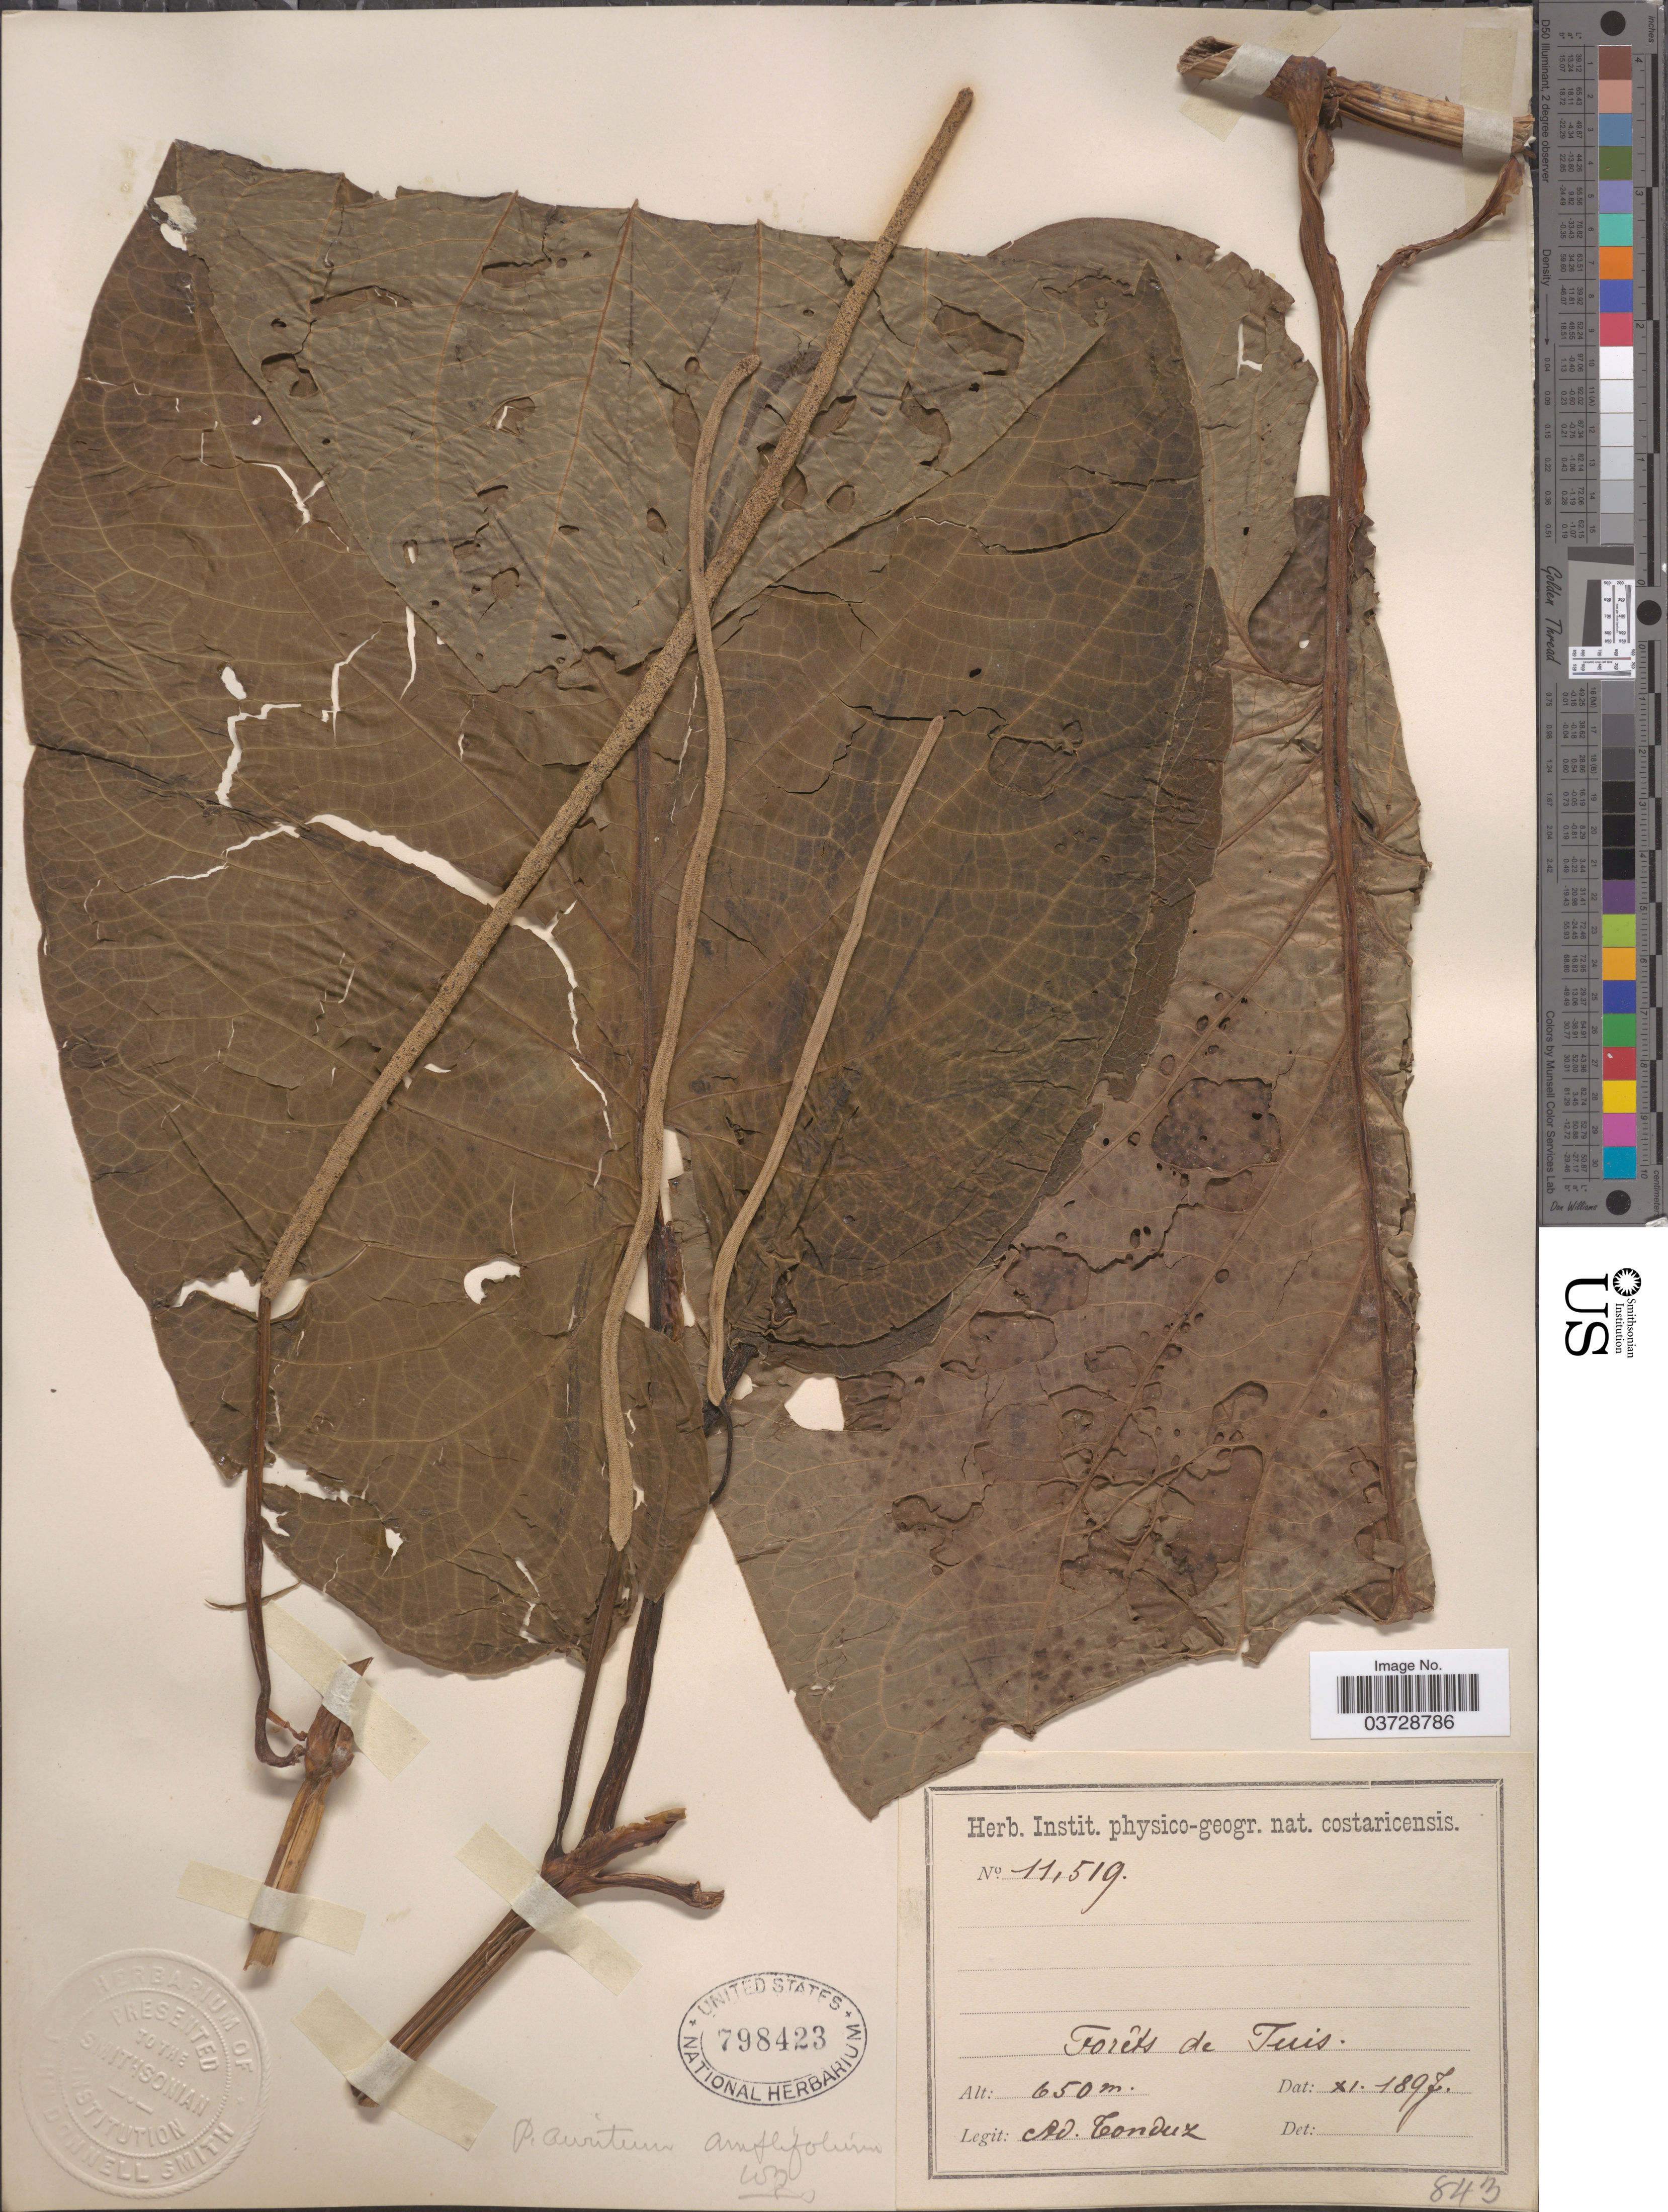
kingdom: Plantae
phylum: Tracheophyta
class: Magnoliopsida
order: Piperales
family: Piperaceae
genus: Piper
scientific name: Piper auritum var. amplifolium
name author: C. DC.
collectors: A. Tonduz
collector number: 11519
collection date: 1897-11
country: Costa Rica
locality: Forêts de Tuis.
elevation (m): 650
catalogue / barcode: US 798423